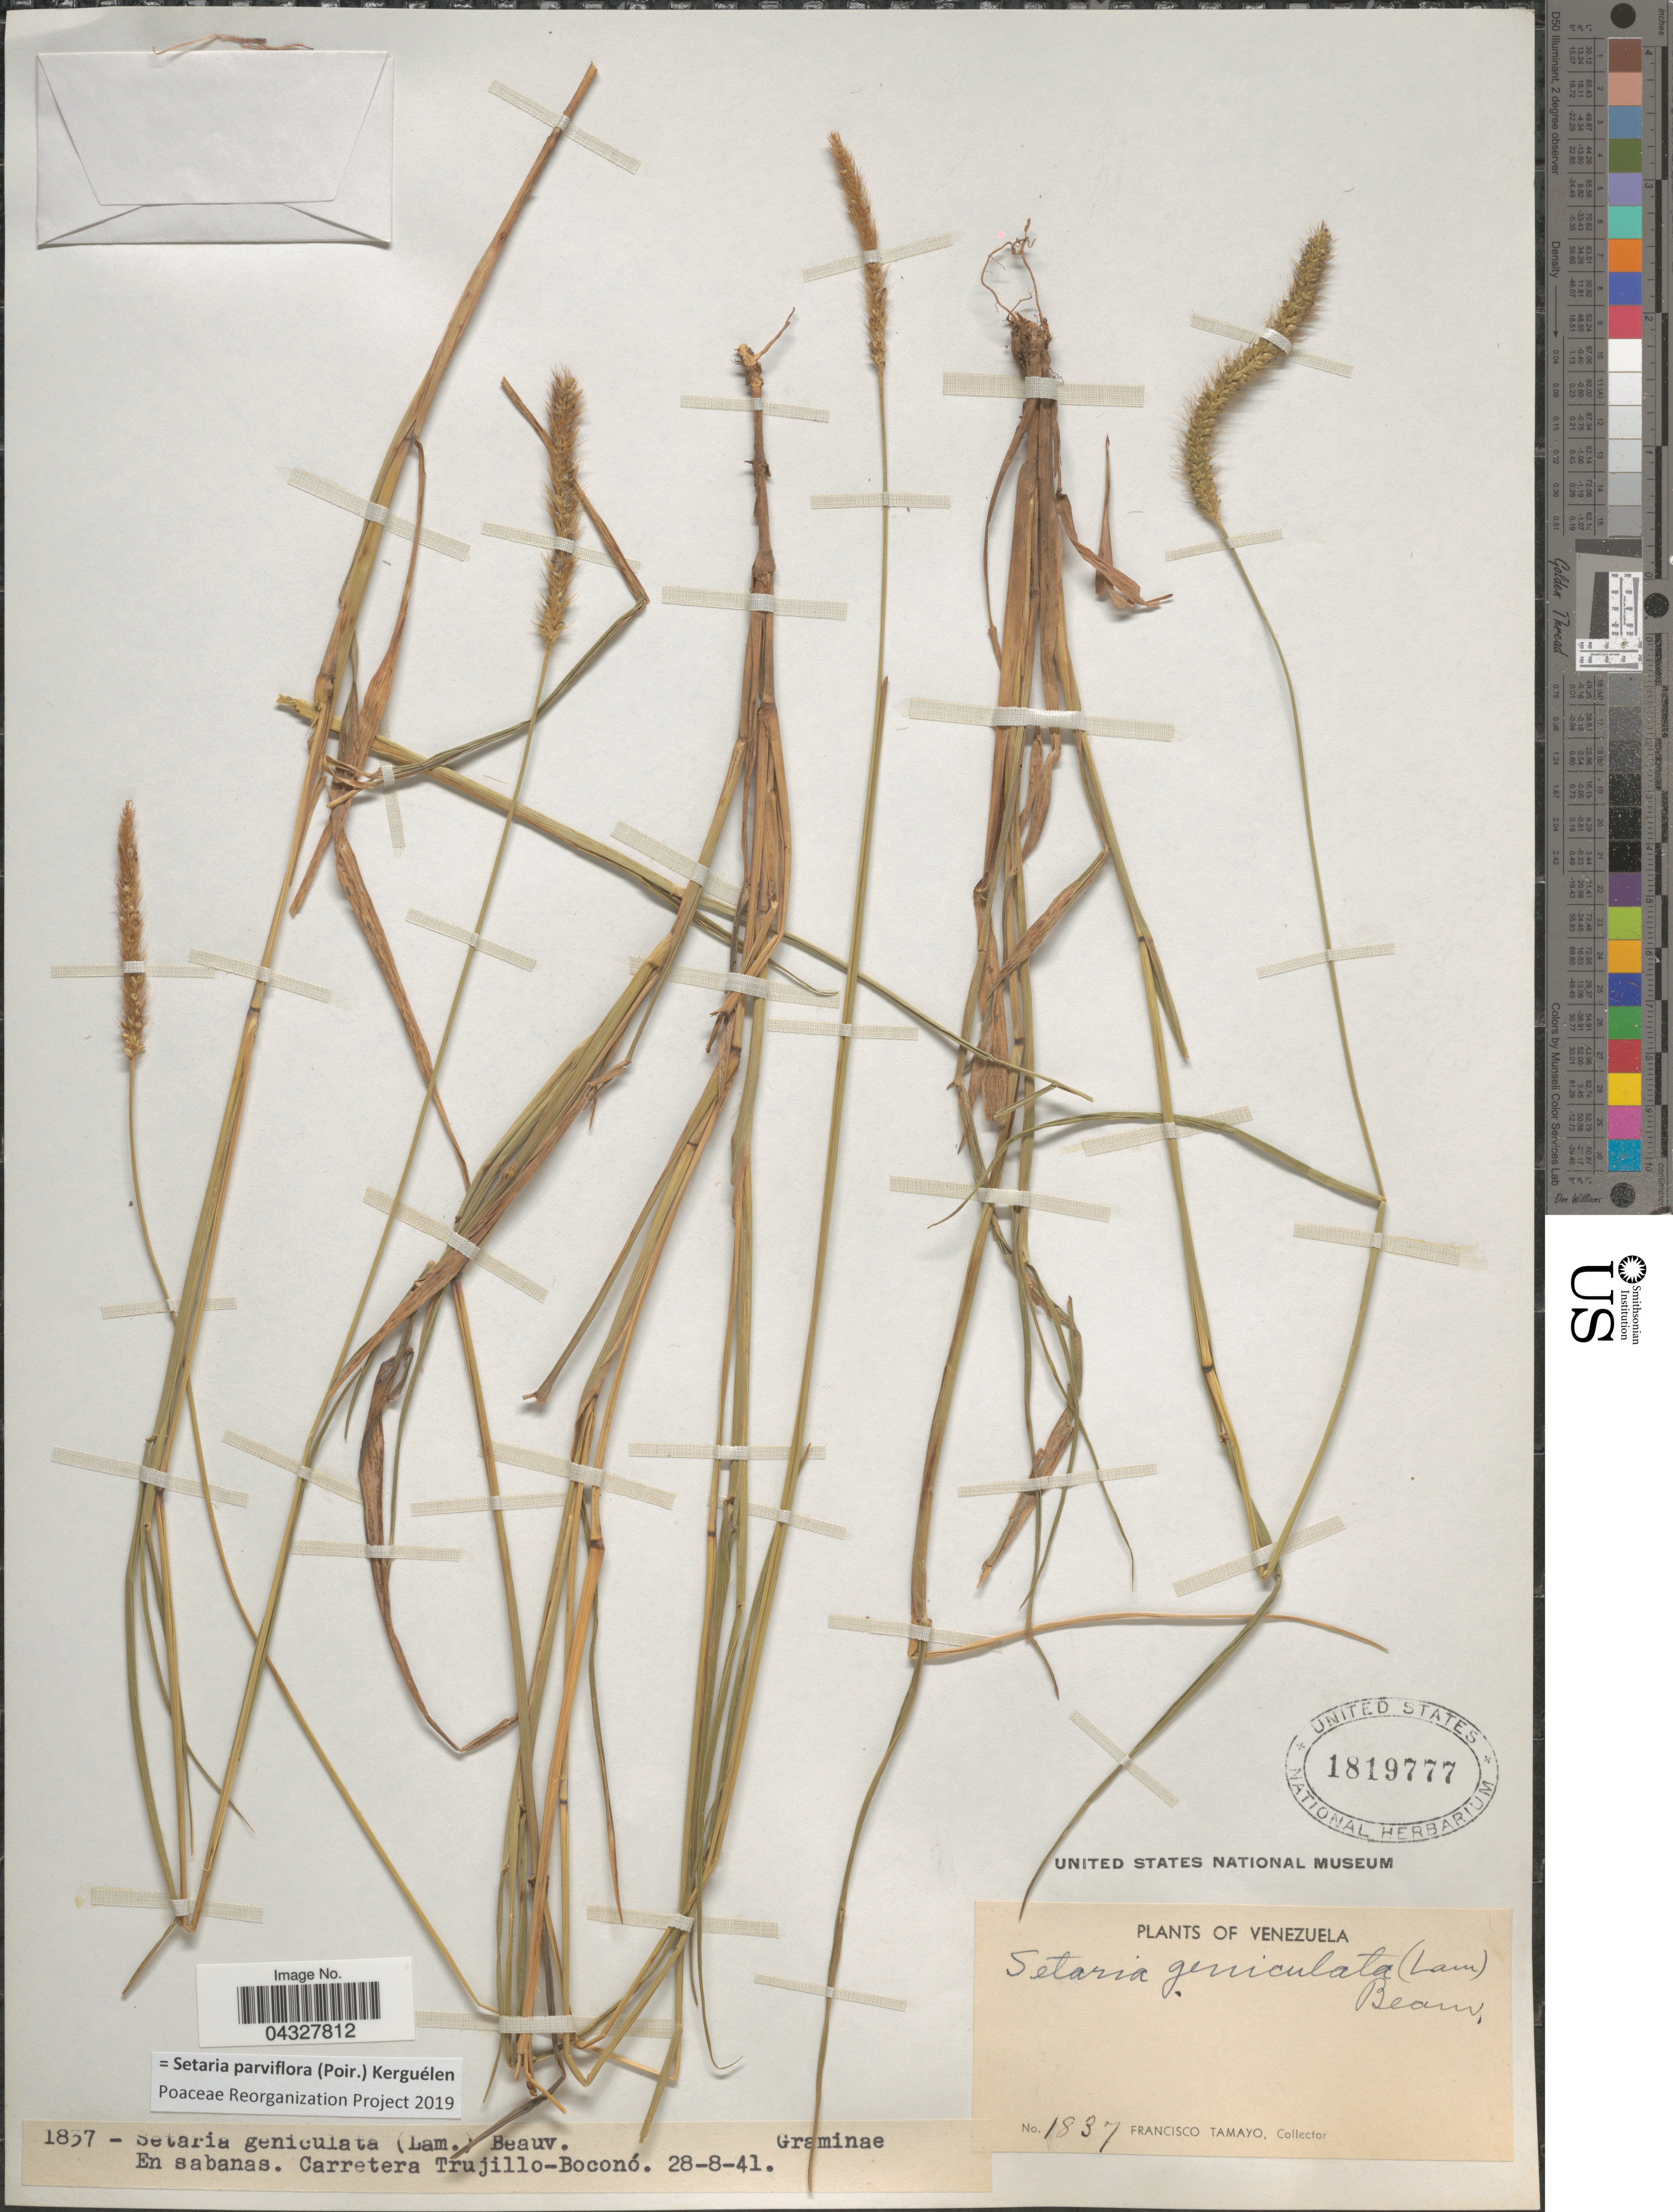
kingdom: Plantae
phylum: Tracheophyta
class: Liliopsida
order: Poales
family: Poaceae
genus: Setaria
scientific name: Setaria parviflora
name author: (Poir.) Kerguélen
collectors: F. Tamayo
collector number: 1837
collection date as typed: Transcribed d/m/y: 28/8/41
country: Venezuela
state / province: Trujillo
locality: En sabanas. Carretera Trujillo-Boconó.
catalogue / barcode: US 1819777